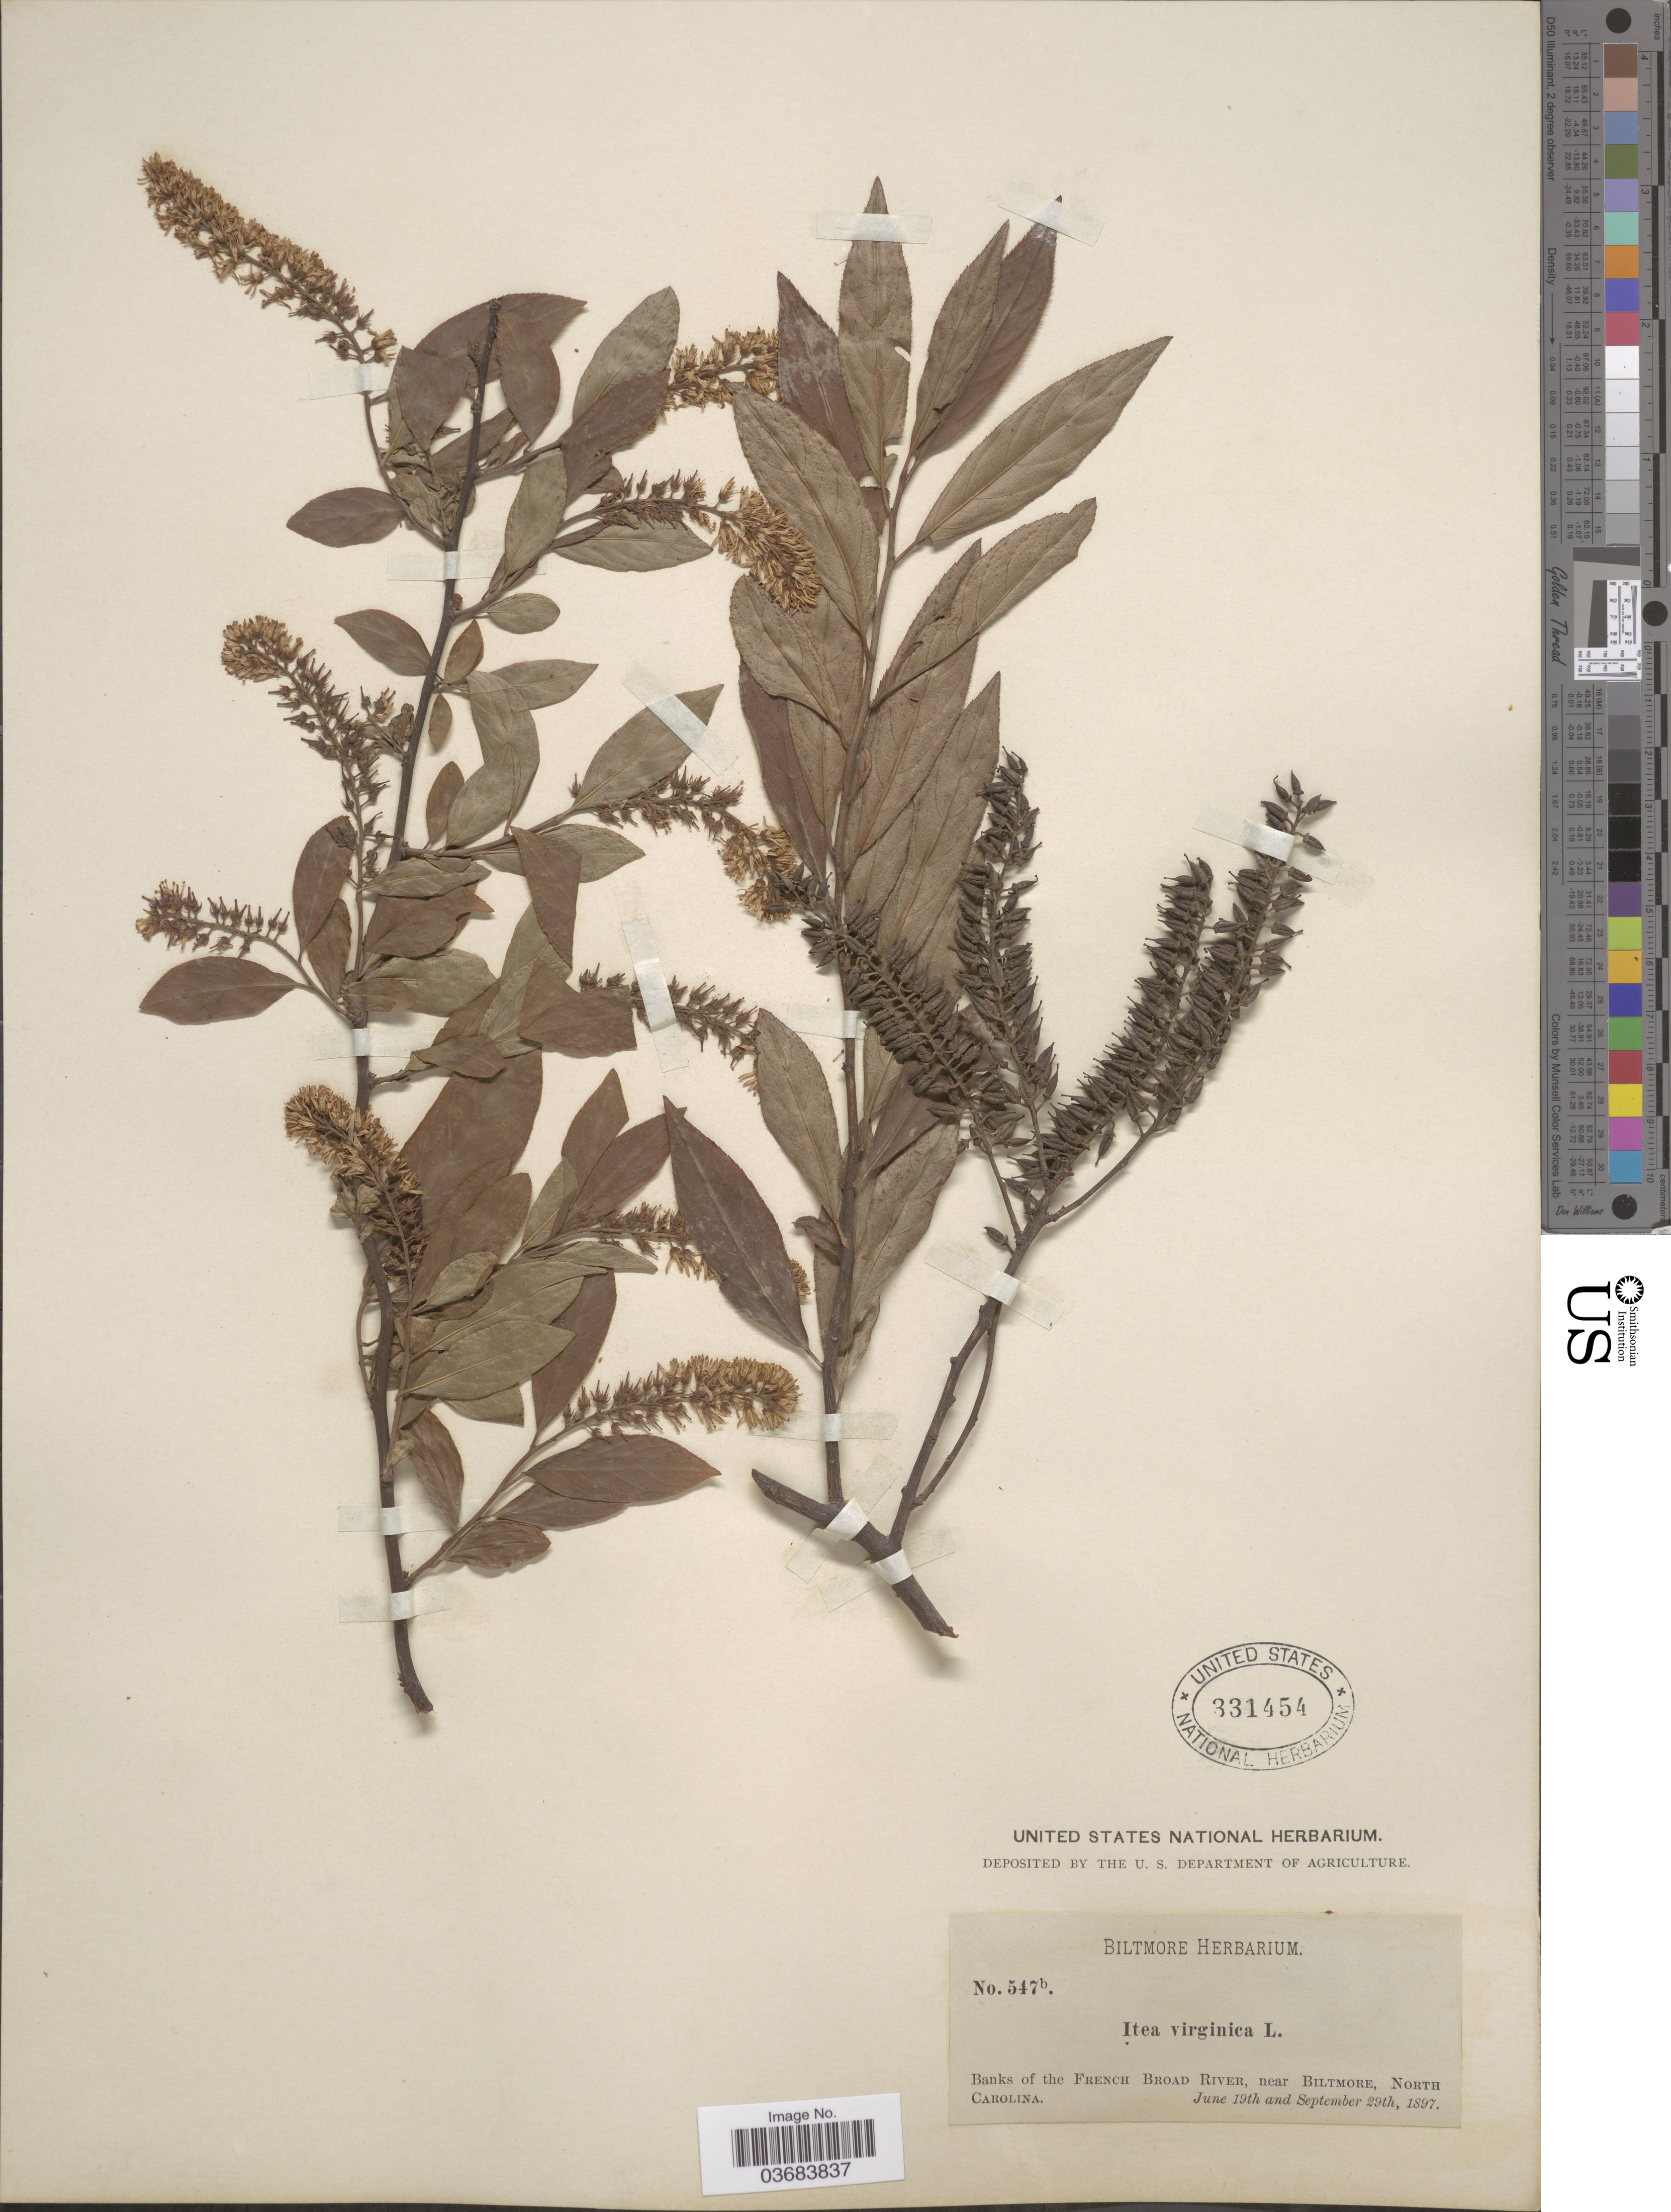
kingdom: Plantae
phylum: Tracheophyta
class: Magnoliopsida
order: Saxifragales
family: Iteaceae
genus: Itea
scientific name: Itea virginica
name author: L.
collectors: ex herb. Biltmore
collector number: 547b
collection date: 1897-06-19/1897-09-29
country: United States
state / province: North Carolina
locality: Banks of the French Broas River, near Biltmore.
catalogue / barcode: US 331454